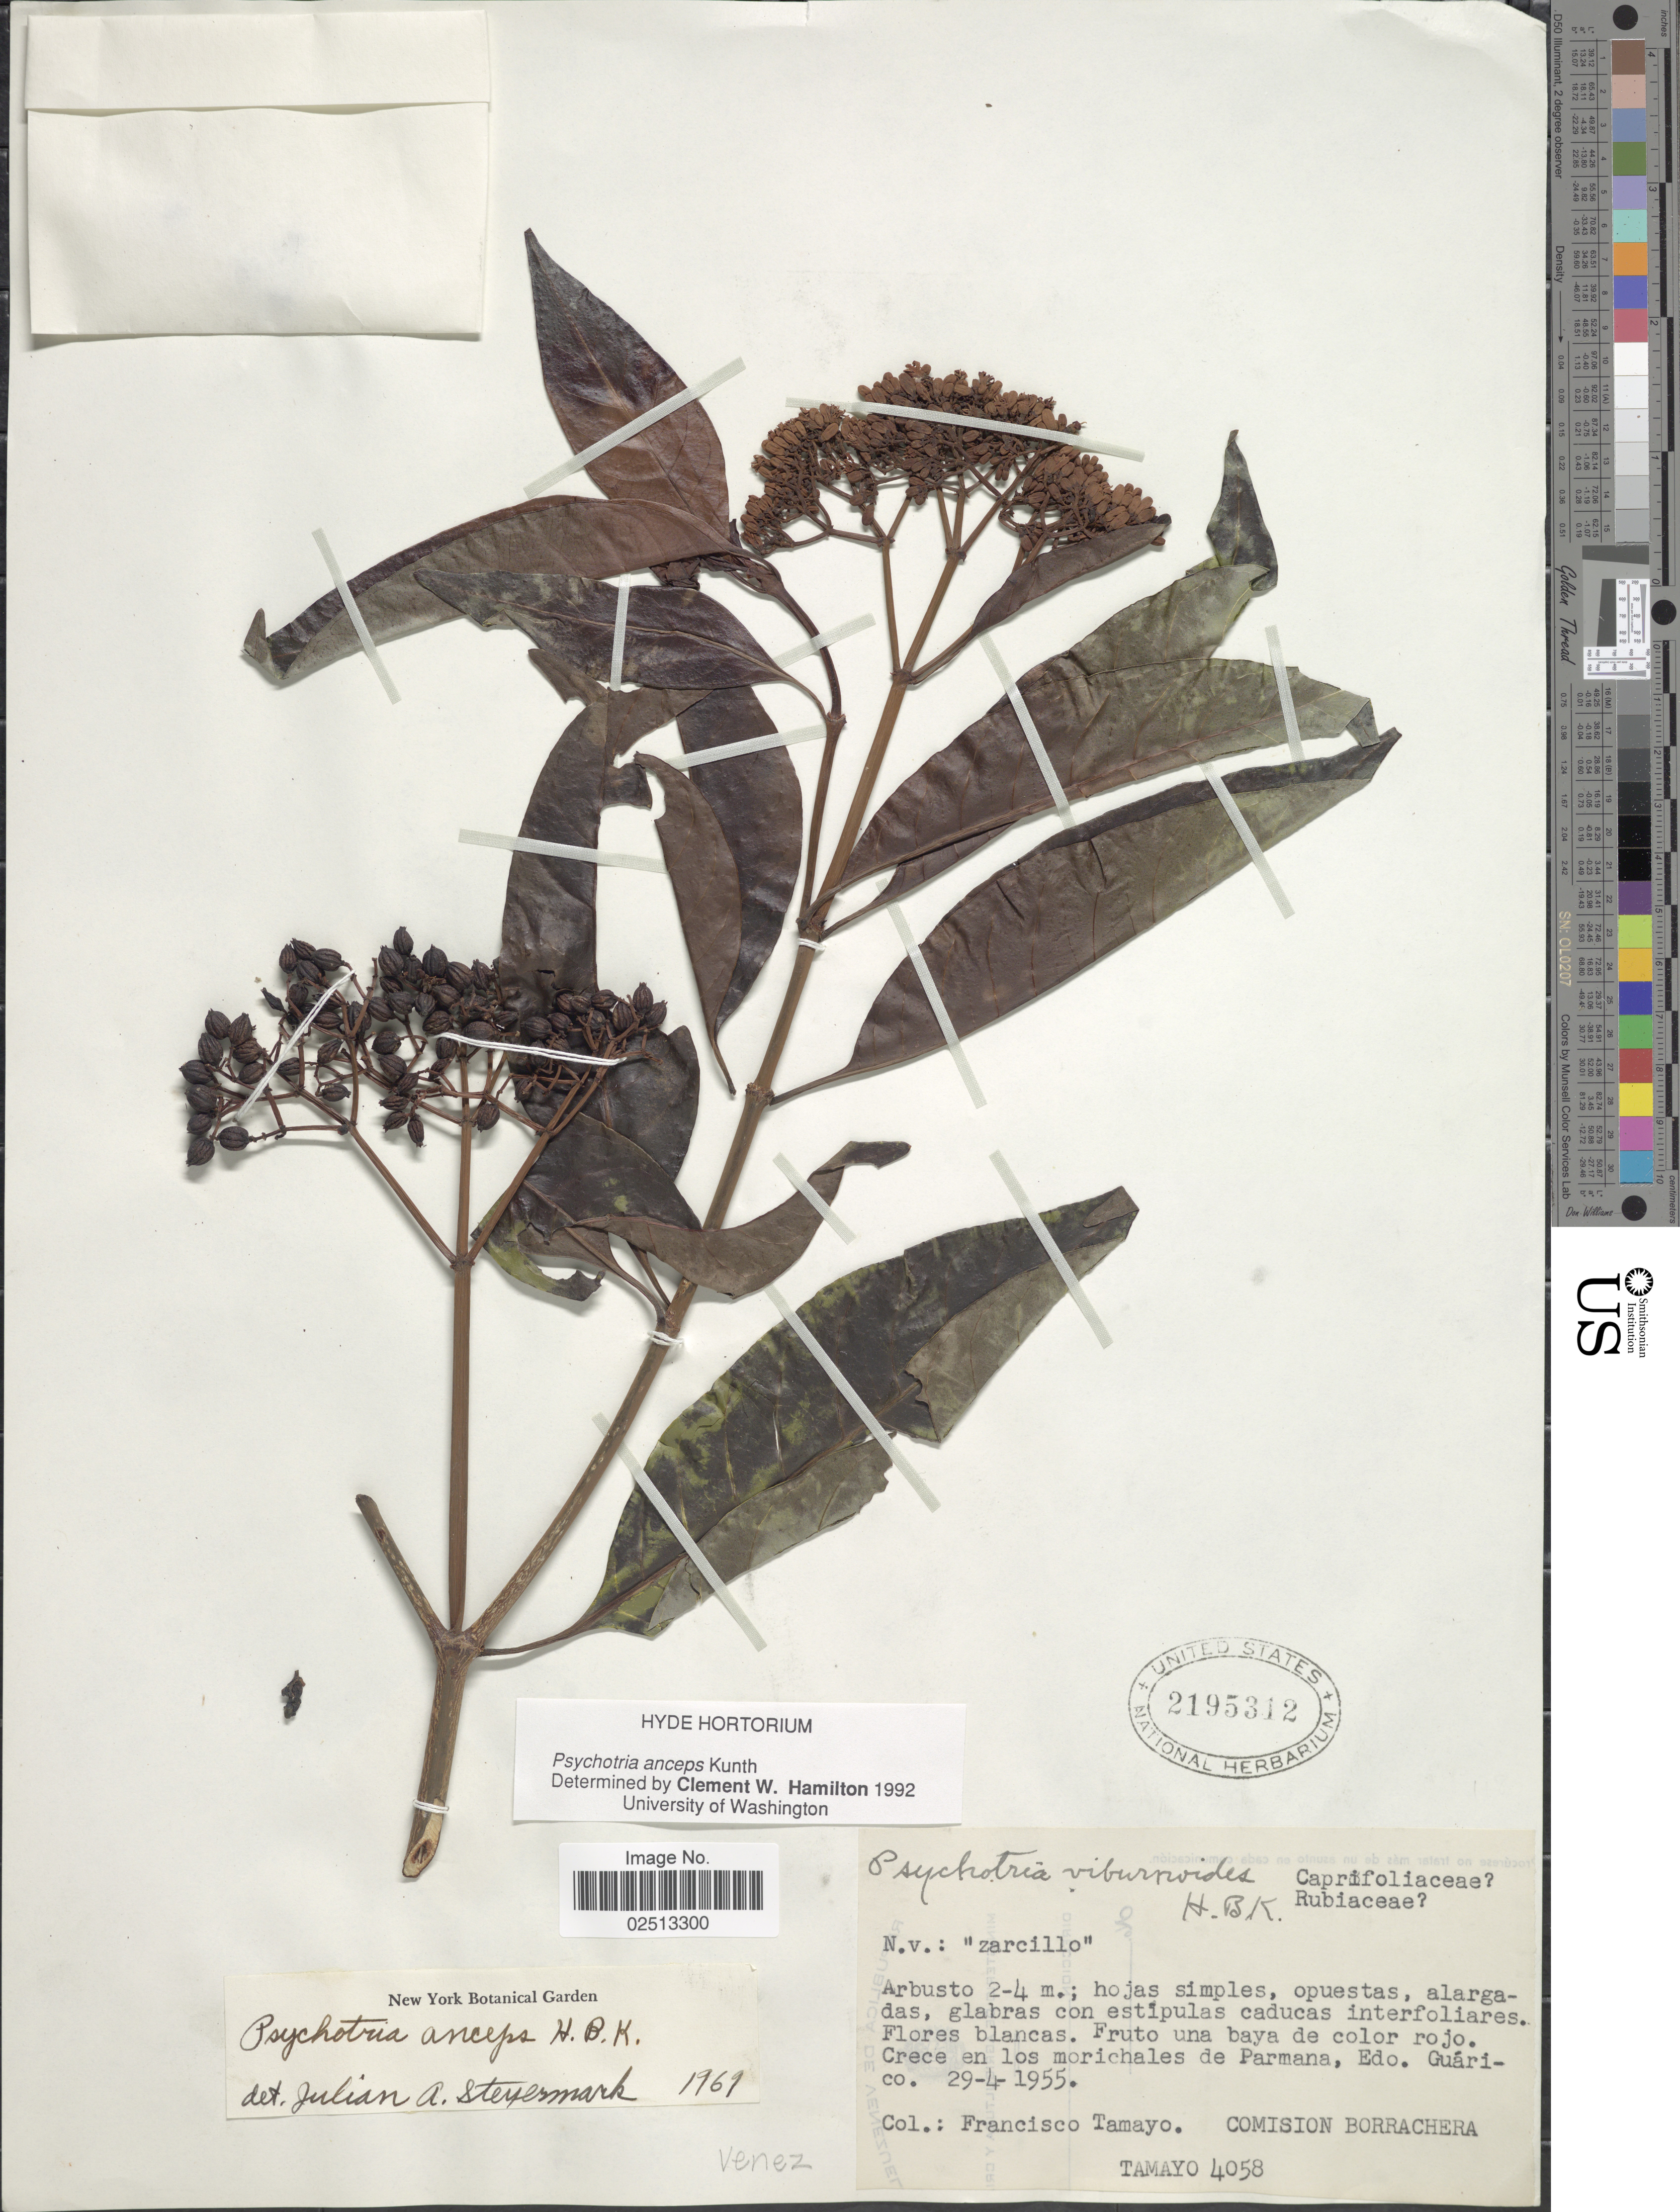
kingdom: Plantae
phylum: Tracheophyta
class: Magnoliopsida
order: Gentianales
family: Rubiaceae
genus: Psychotria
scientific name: Psychotria anceps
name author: Kunth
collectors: F. Tamayo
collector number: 4058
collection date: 1955-04-29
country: Venezuela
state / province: Guárico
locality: Fruto de Parmana, Edo. Guarico.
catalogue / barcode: US 2195312